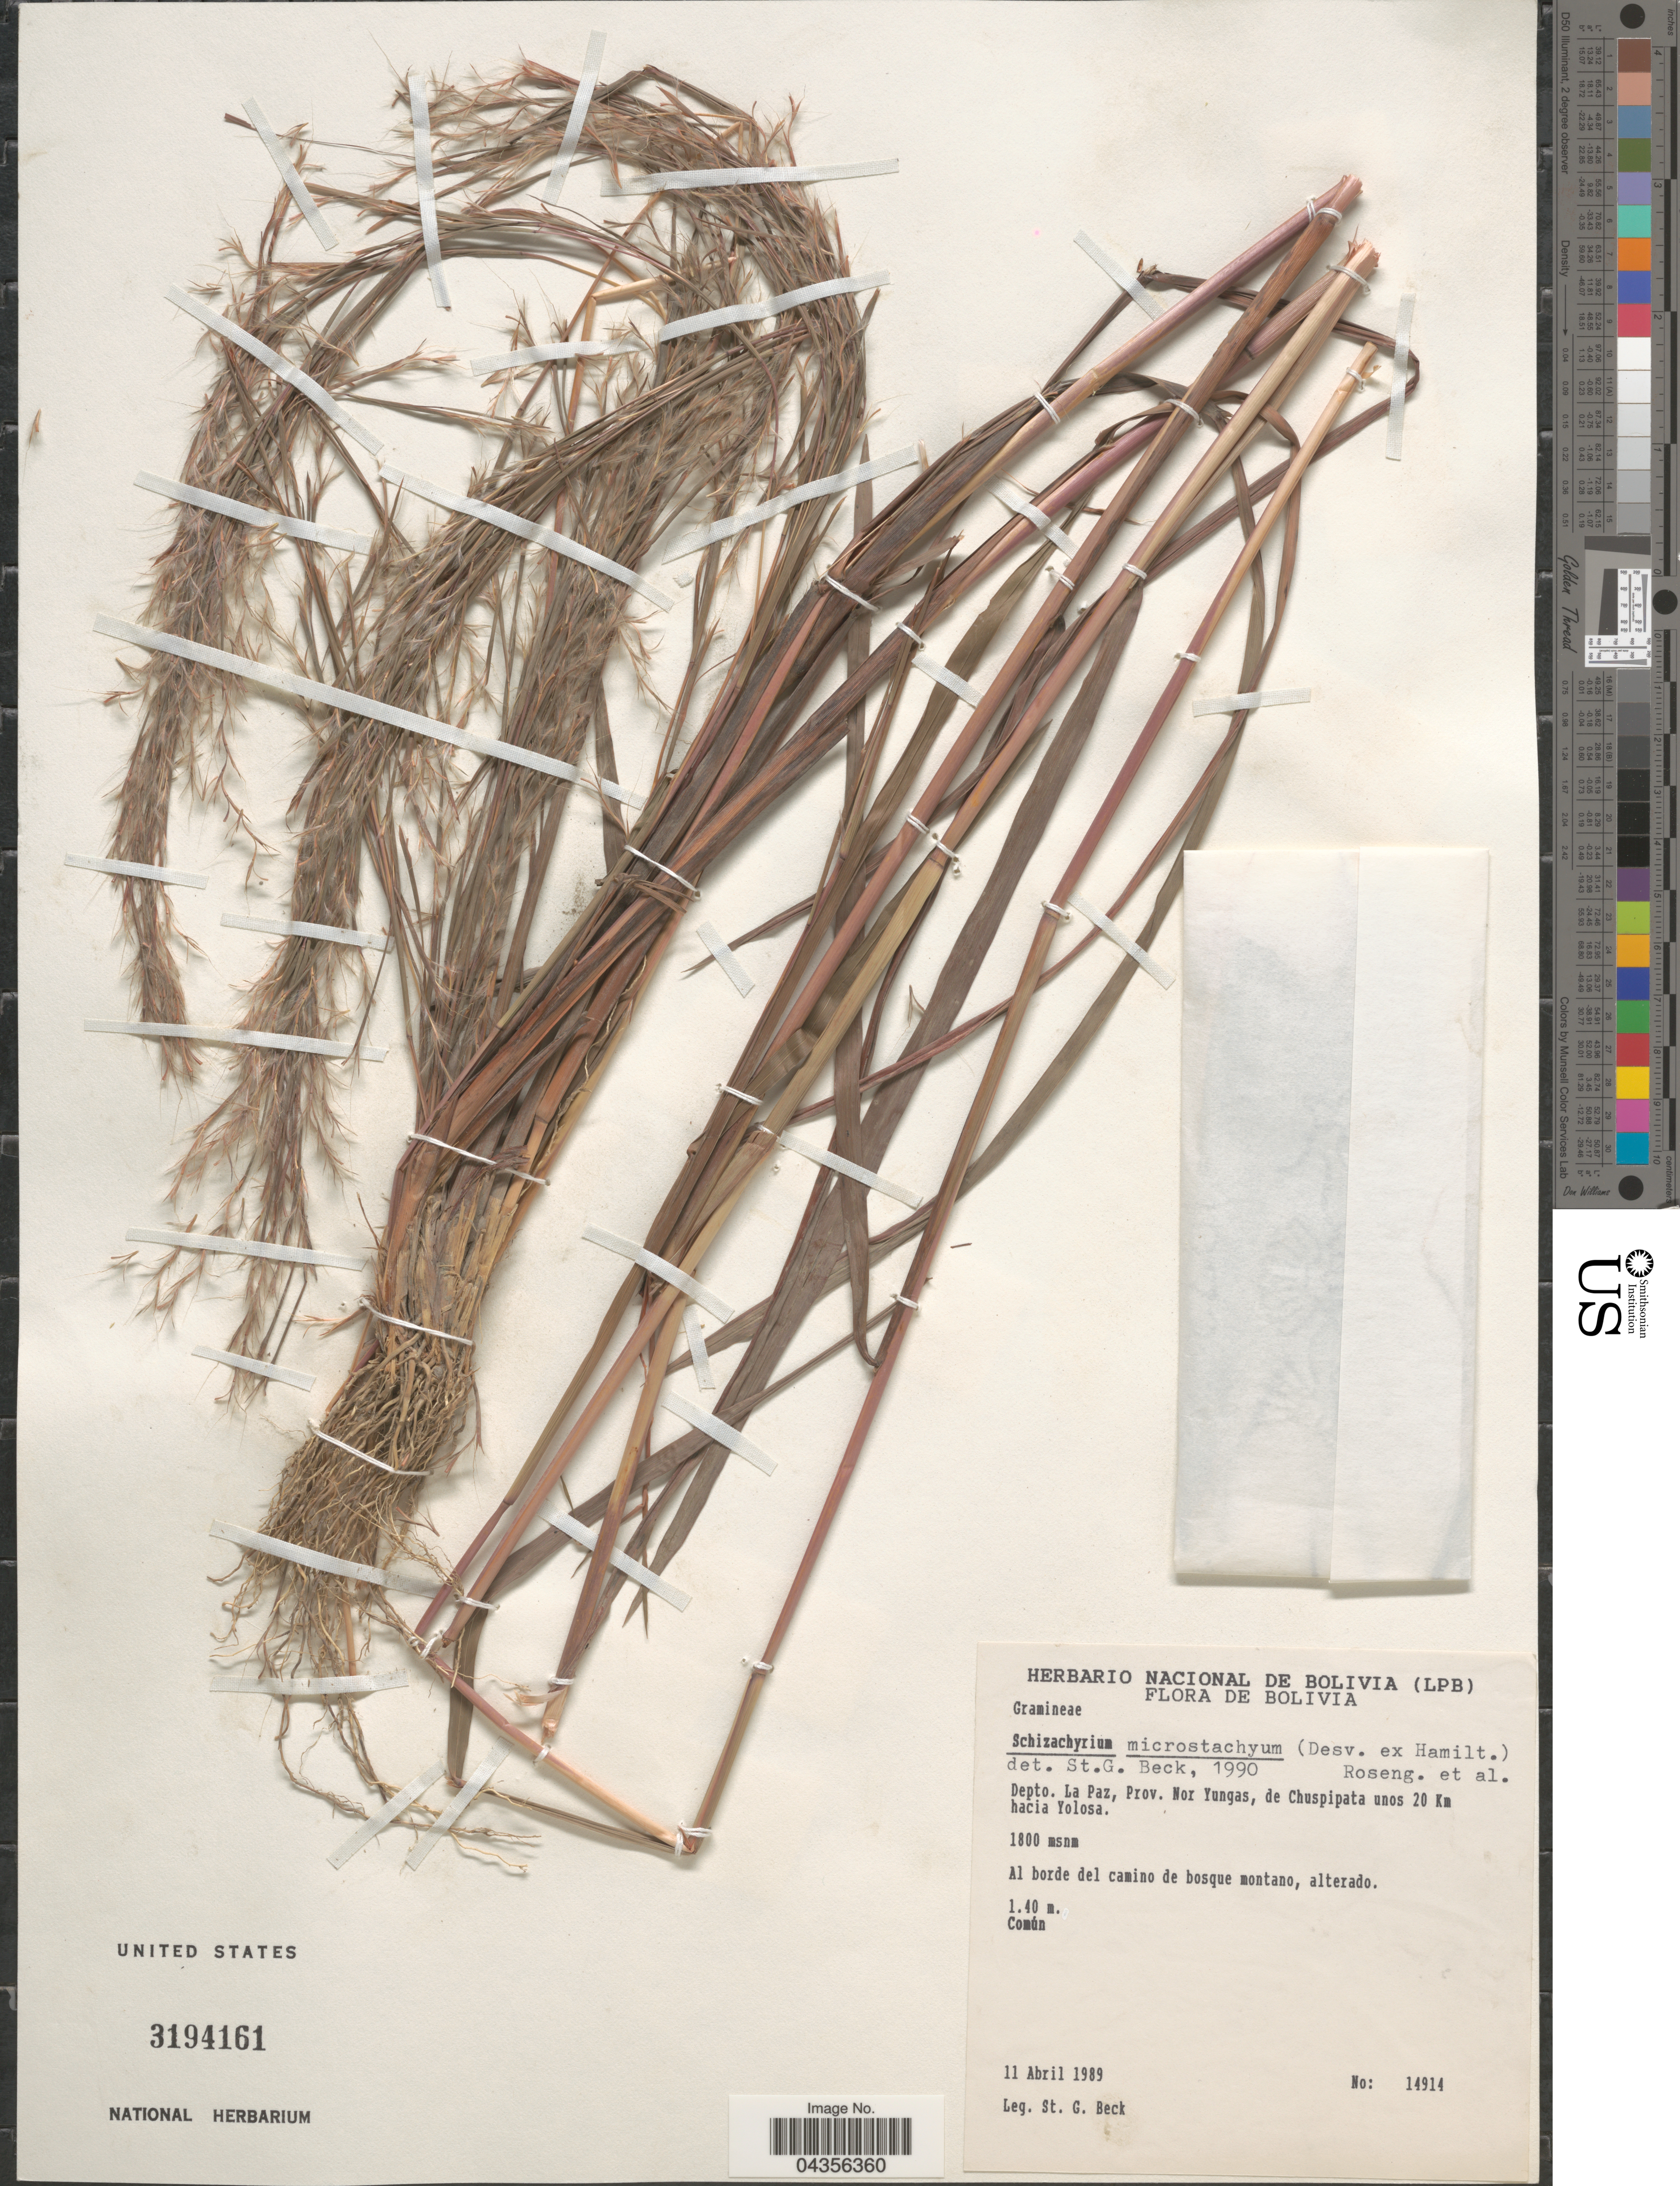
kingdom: Plantae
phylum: Tracheophyta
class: Liliopsida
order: Poales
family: Poaceae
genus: Schizachyrium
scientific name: Schizachyrium microstachyum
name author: (Desv. ex Ham.) Roseng. et al.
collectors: S. G. Beck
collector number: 14914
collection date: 1989-04-11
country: Bolivia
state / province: La Paz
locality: Depto. La Paz, Prov. Nor Yungas, de Chuspipata unos 20 Km hacia Yolosa.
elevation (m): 1800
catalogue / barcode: US 3194161